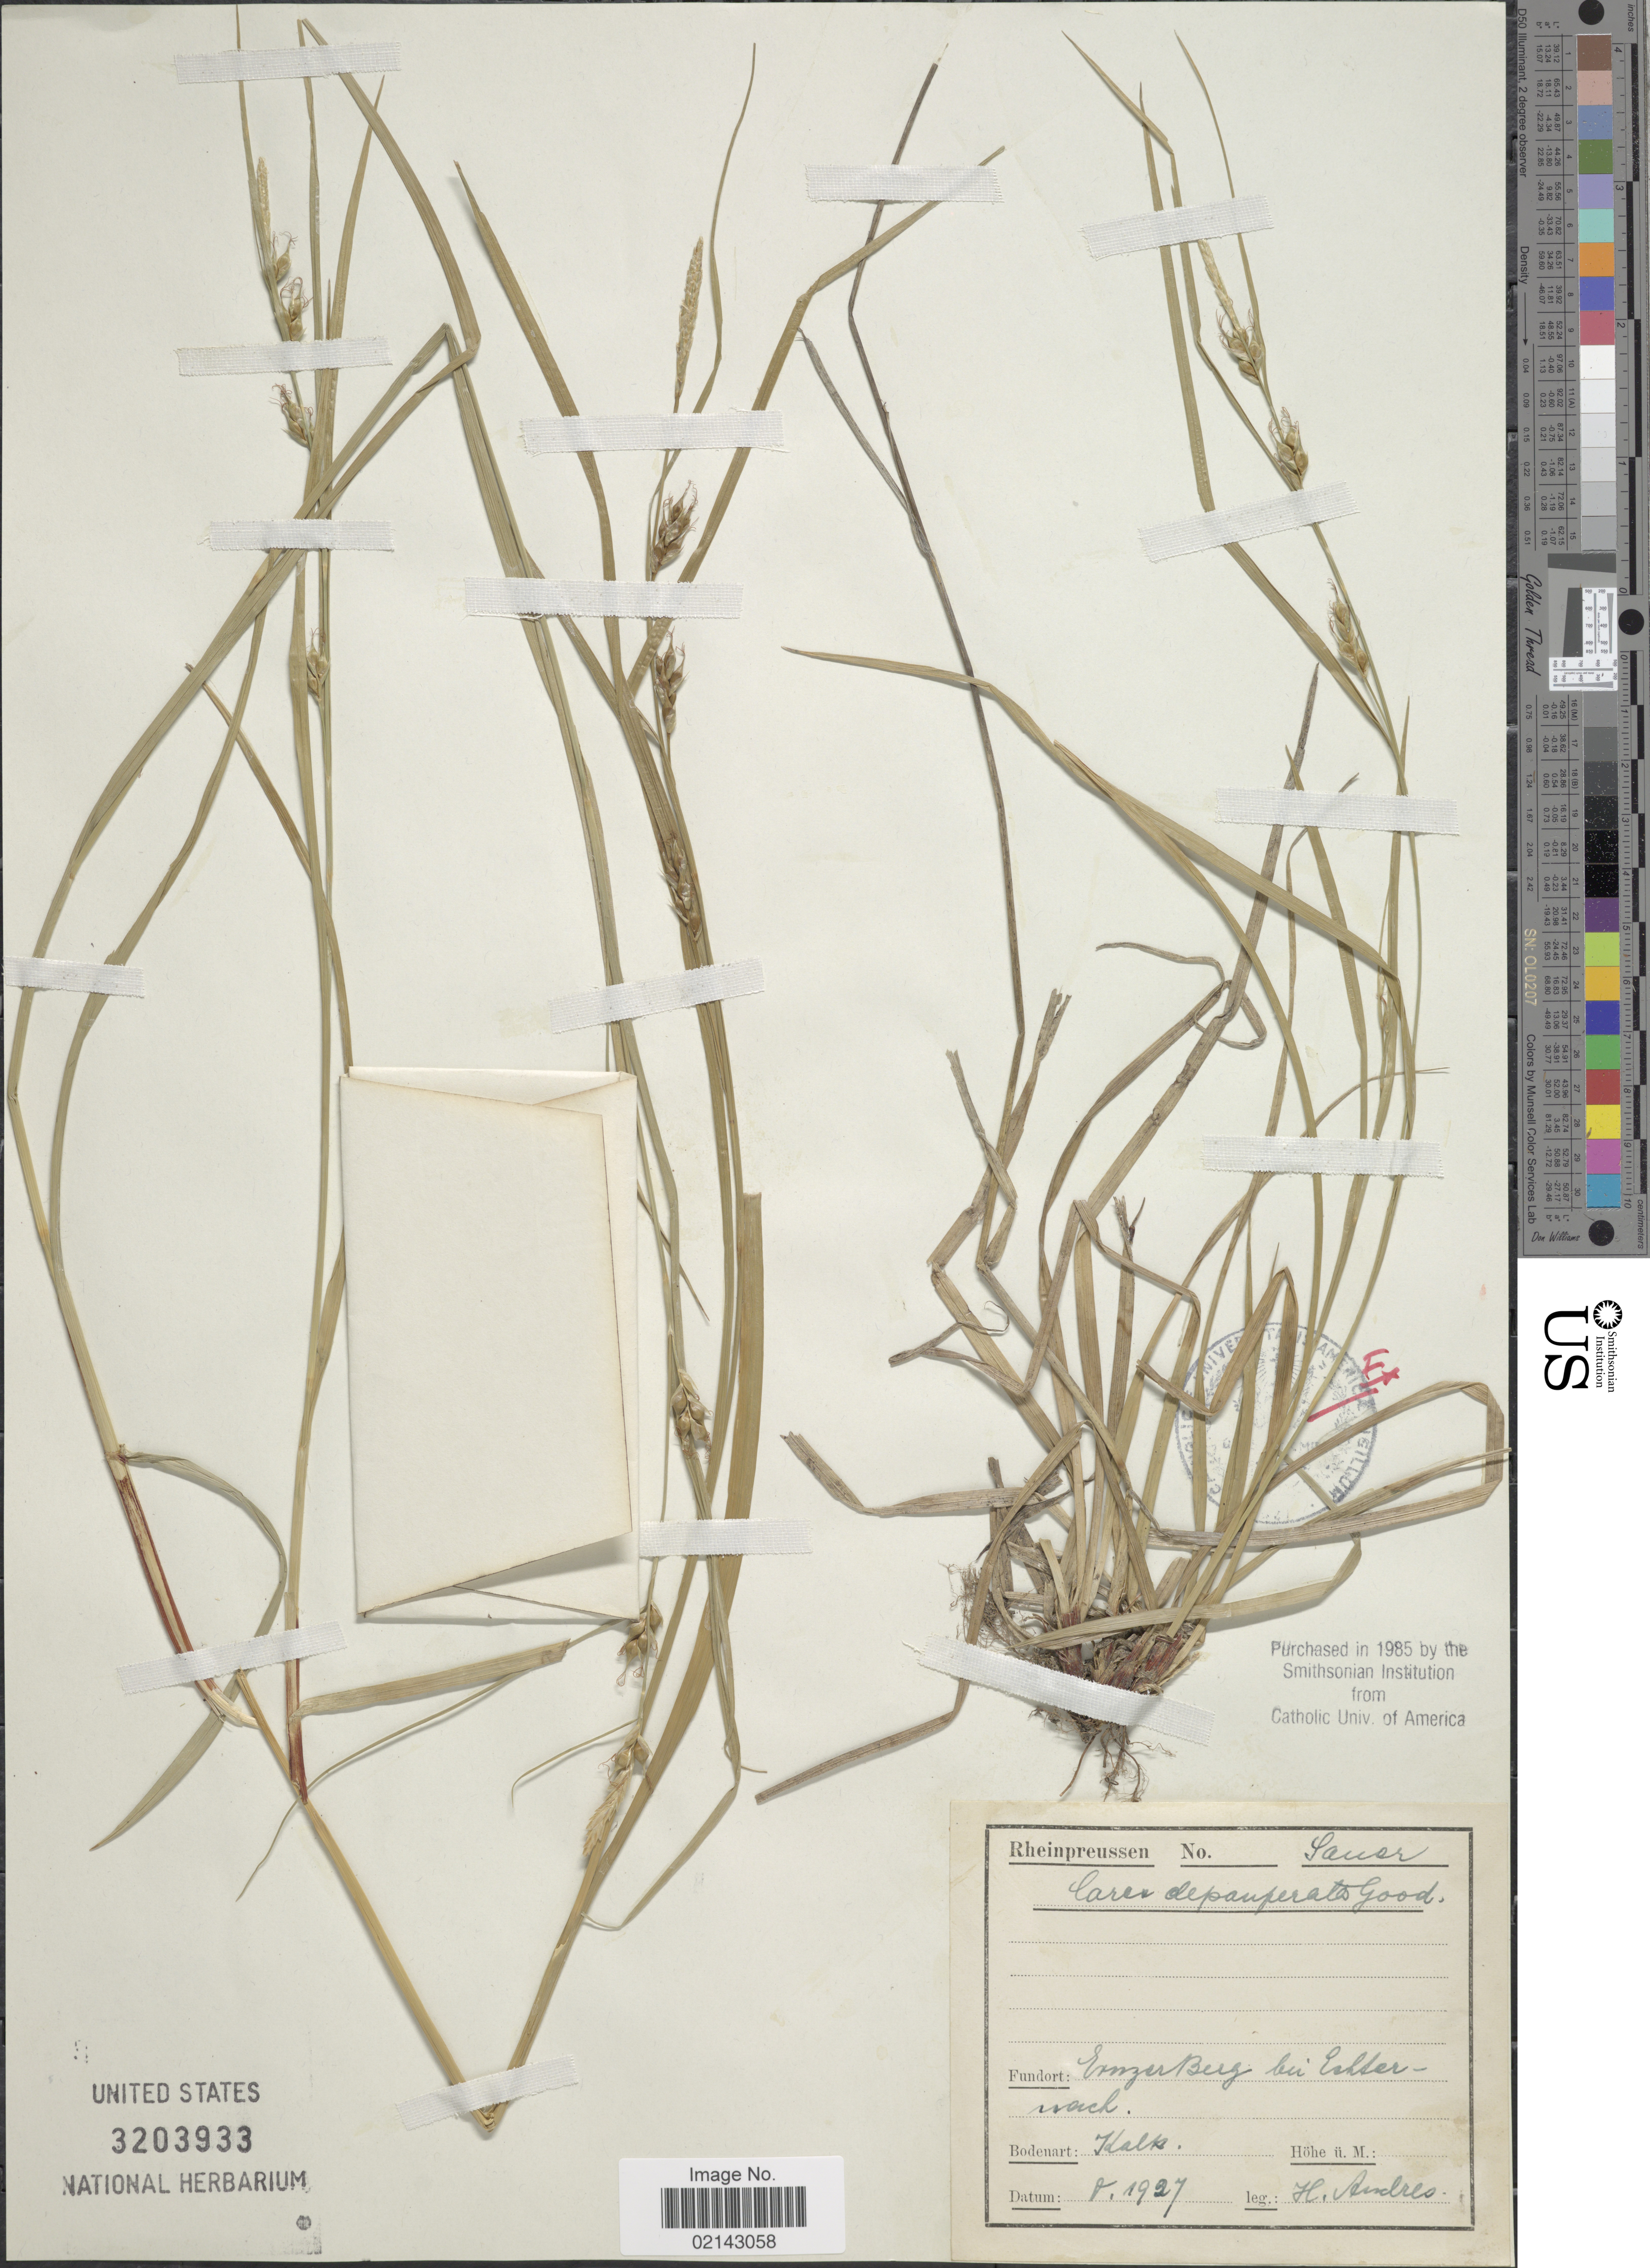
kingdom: Plantae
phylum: Tracheophyta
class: Liliopsida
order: Poales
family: Cyperaceae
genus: Carex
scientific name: Carex depauperata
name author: Curtis ex Woodw.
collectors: H. Andres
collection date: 1927-02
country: Luxembourg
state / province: Echternach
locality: bei Echternach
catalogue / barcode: US 3203933